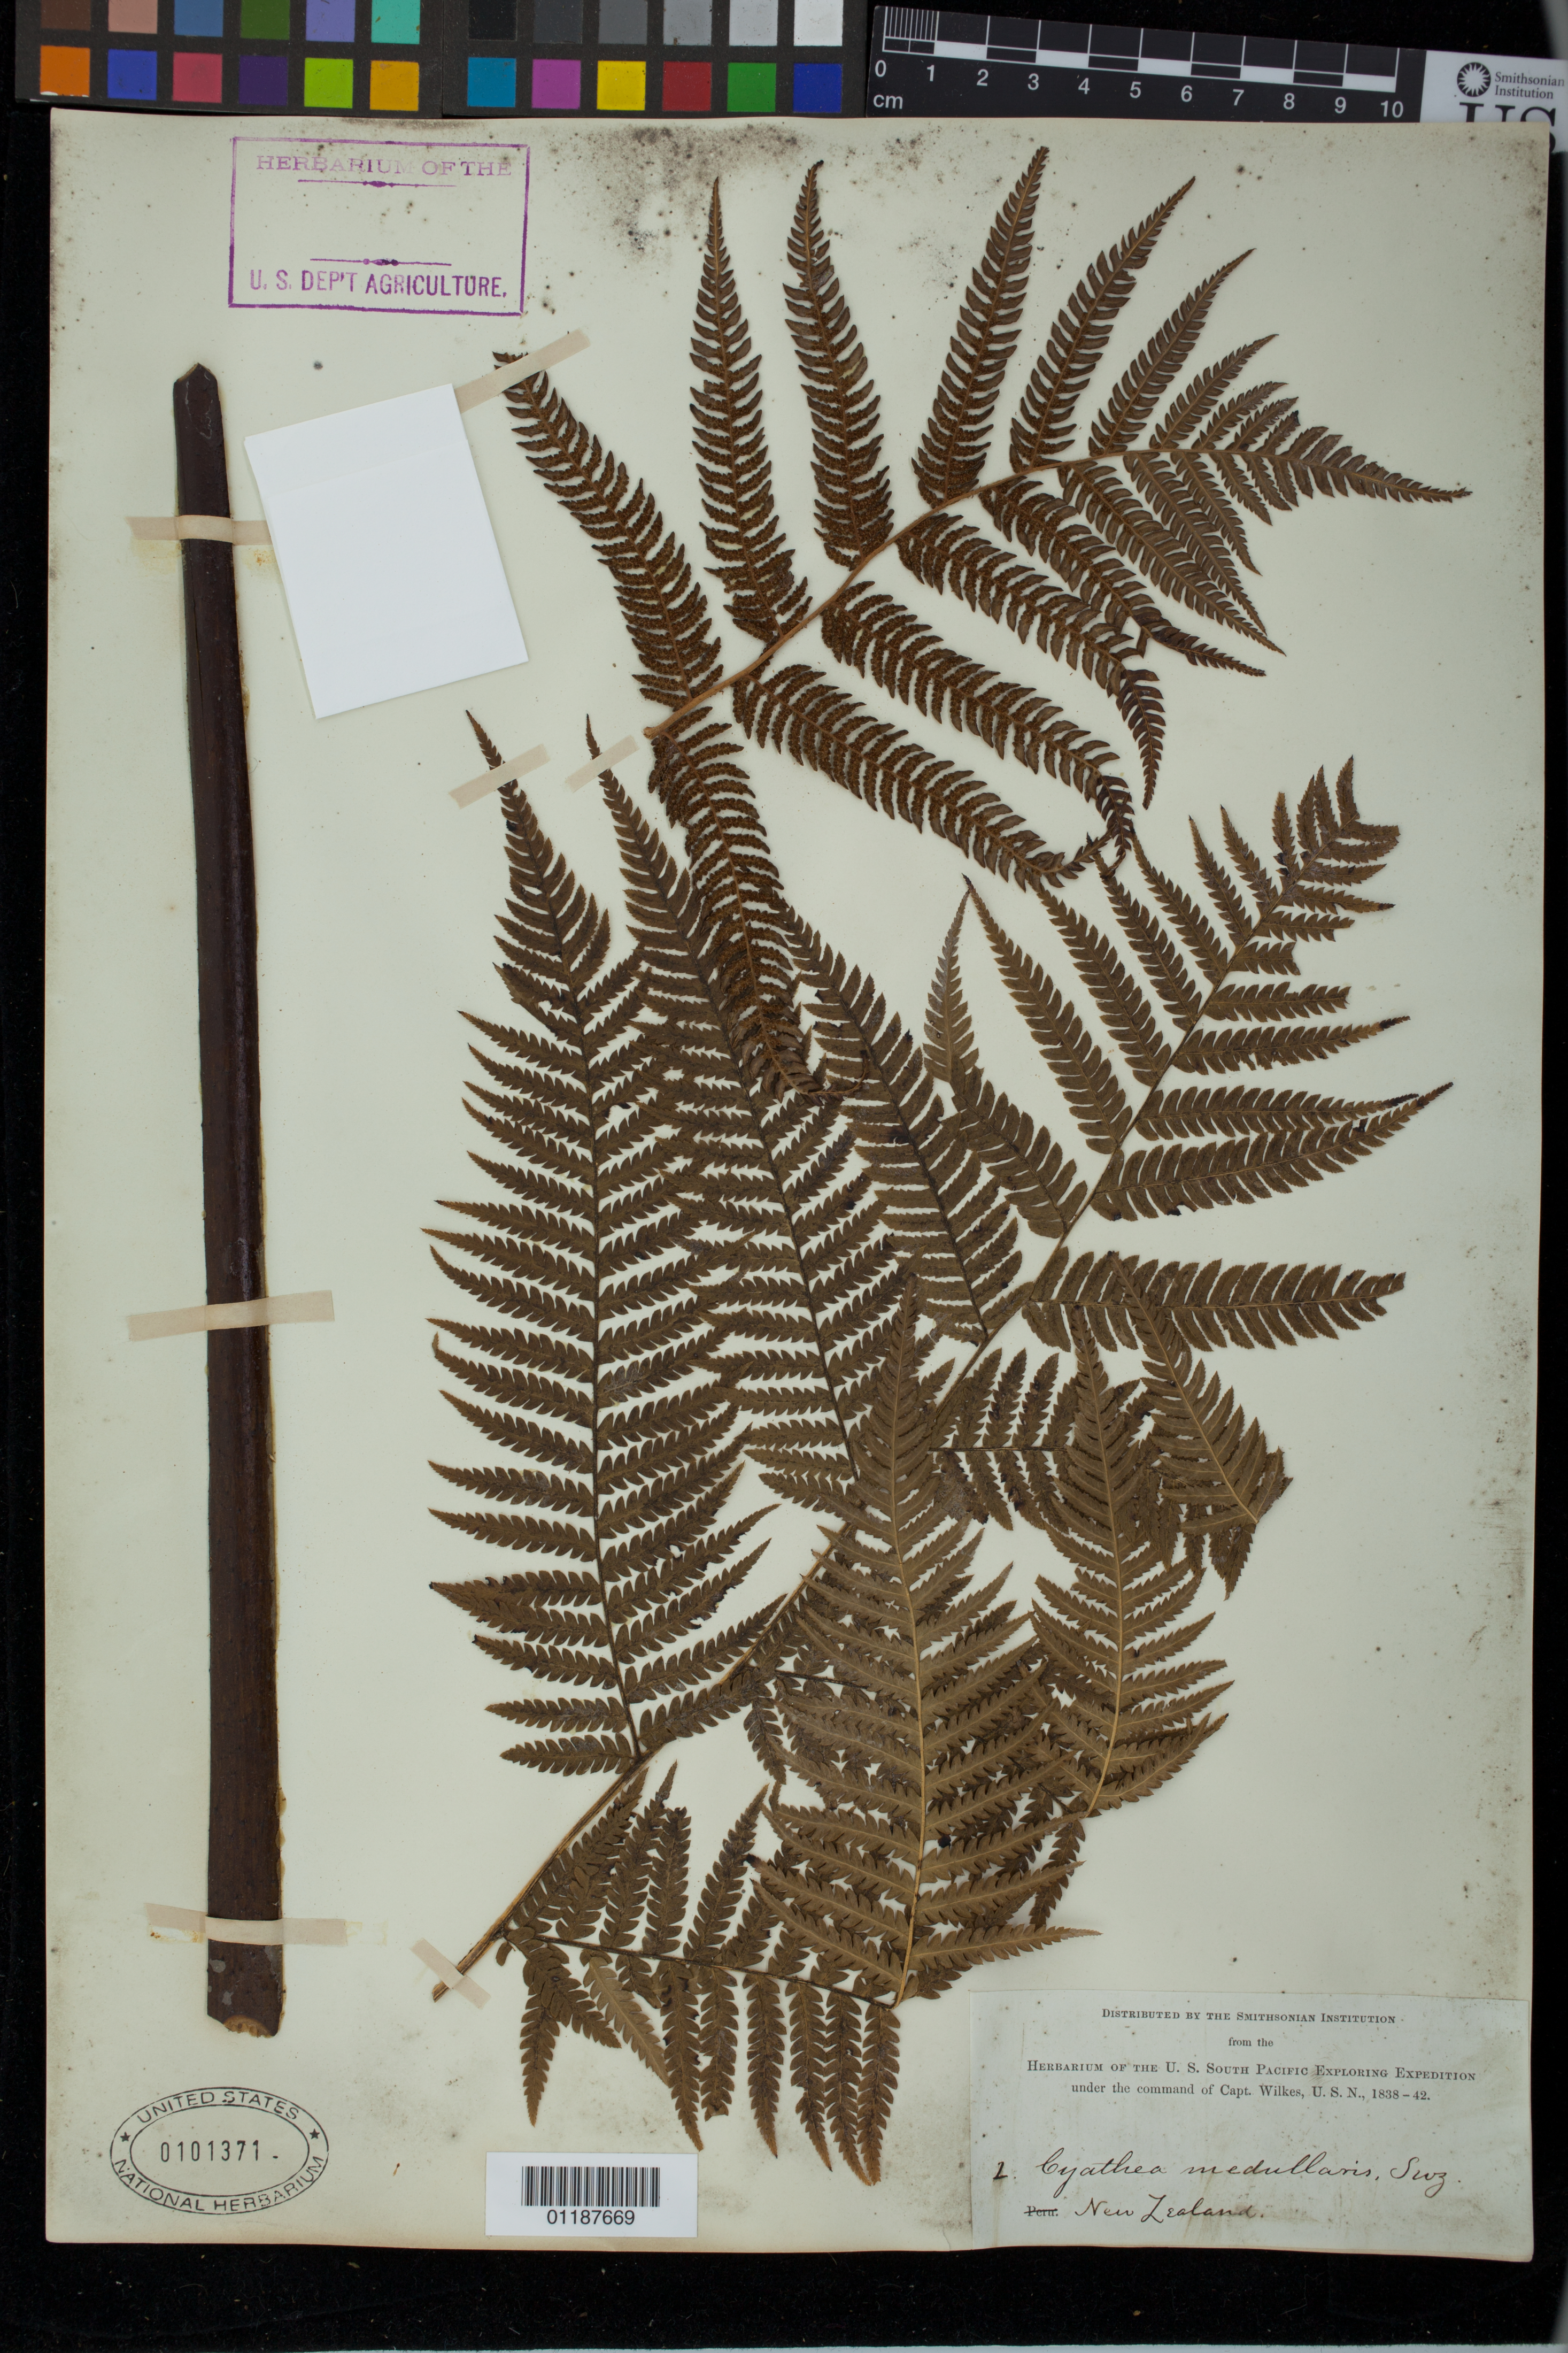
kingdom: Plantae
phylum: Tracheophyta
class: Polypodiopsida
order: Cyatheales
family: Cyatheaceae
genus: Sphaeropteris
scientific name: Sphaeropteris medullaris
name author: (G. Forst.) Bernh.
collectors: Wilkes Explor. Exped.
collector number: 2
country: New Zealand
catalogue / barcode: US 101371